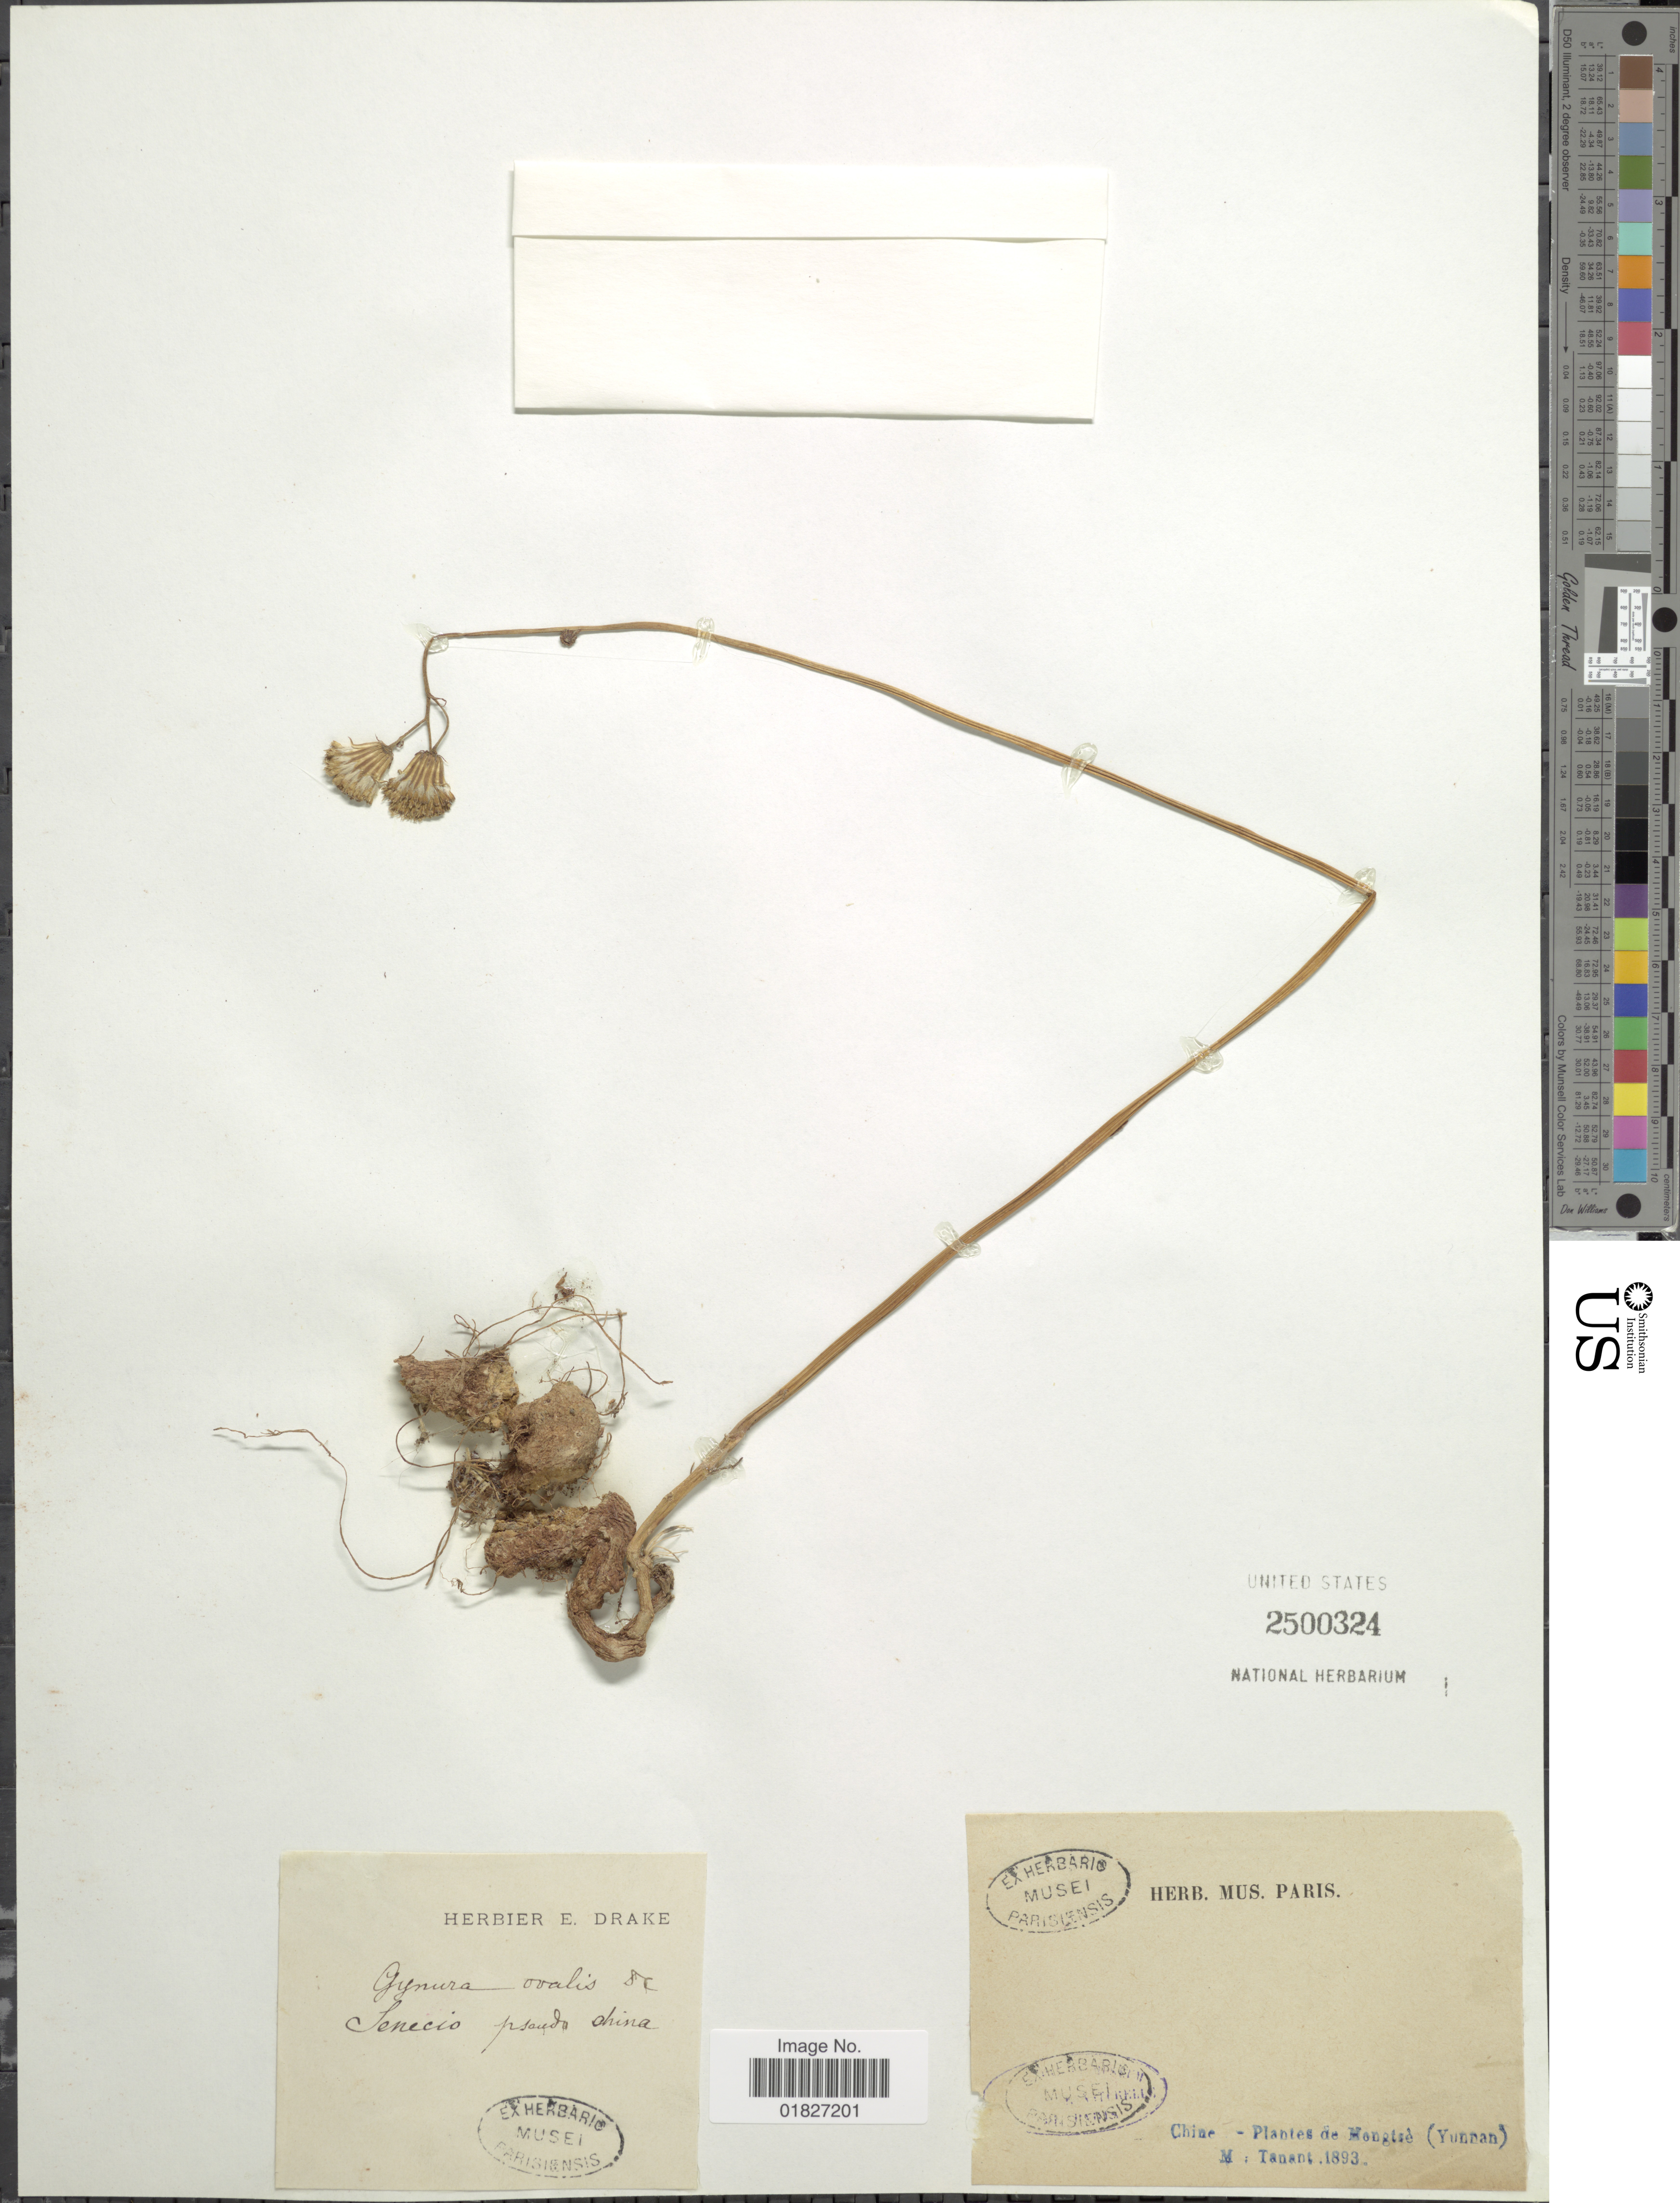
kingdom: Plantae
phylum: Tracheophyta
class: Magnoliopsida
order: Asterales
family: Asteraceae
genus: Gynura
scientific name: Gynura formosana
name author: Kitam.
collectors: M. Tanant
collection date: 1893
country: China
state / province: Yunnan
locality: Chine, Mongtse [interpreted]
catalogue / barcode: US 2500324